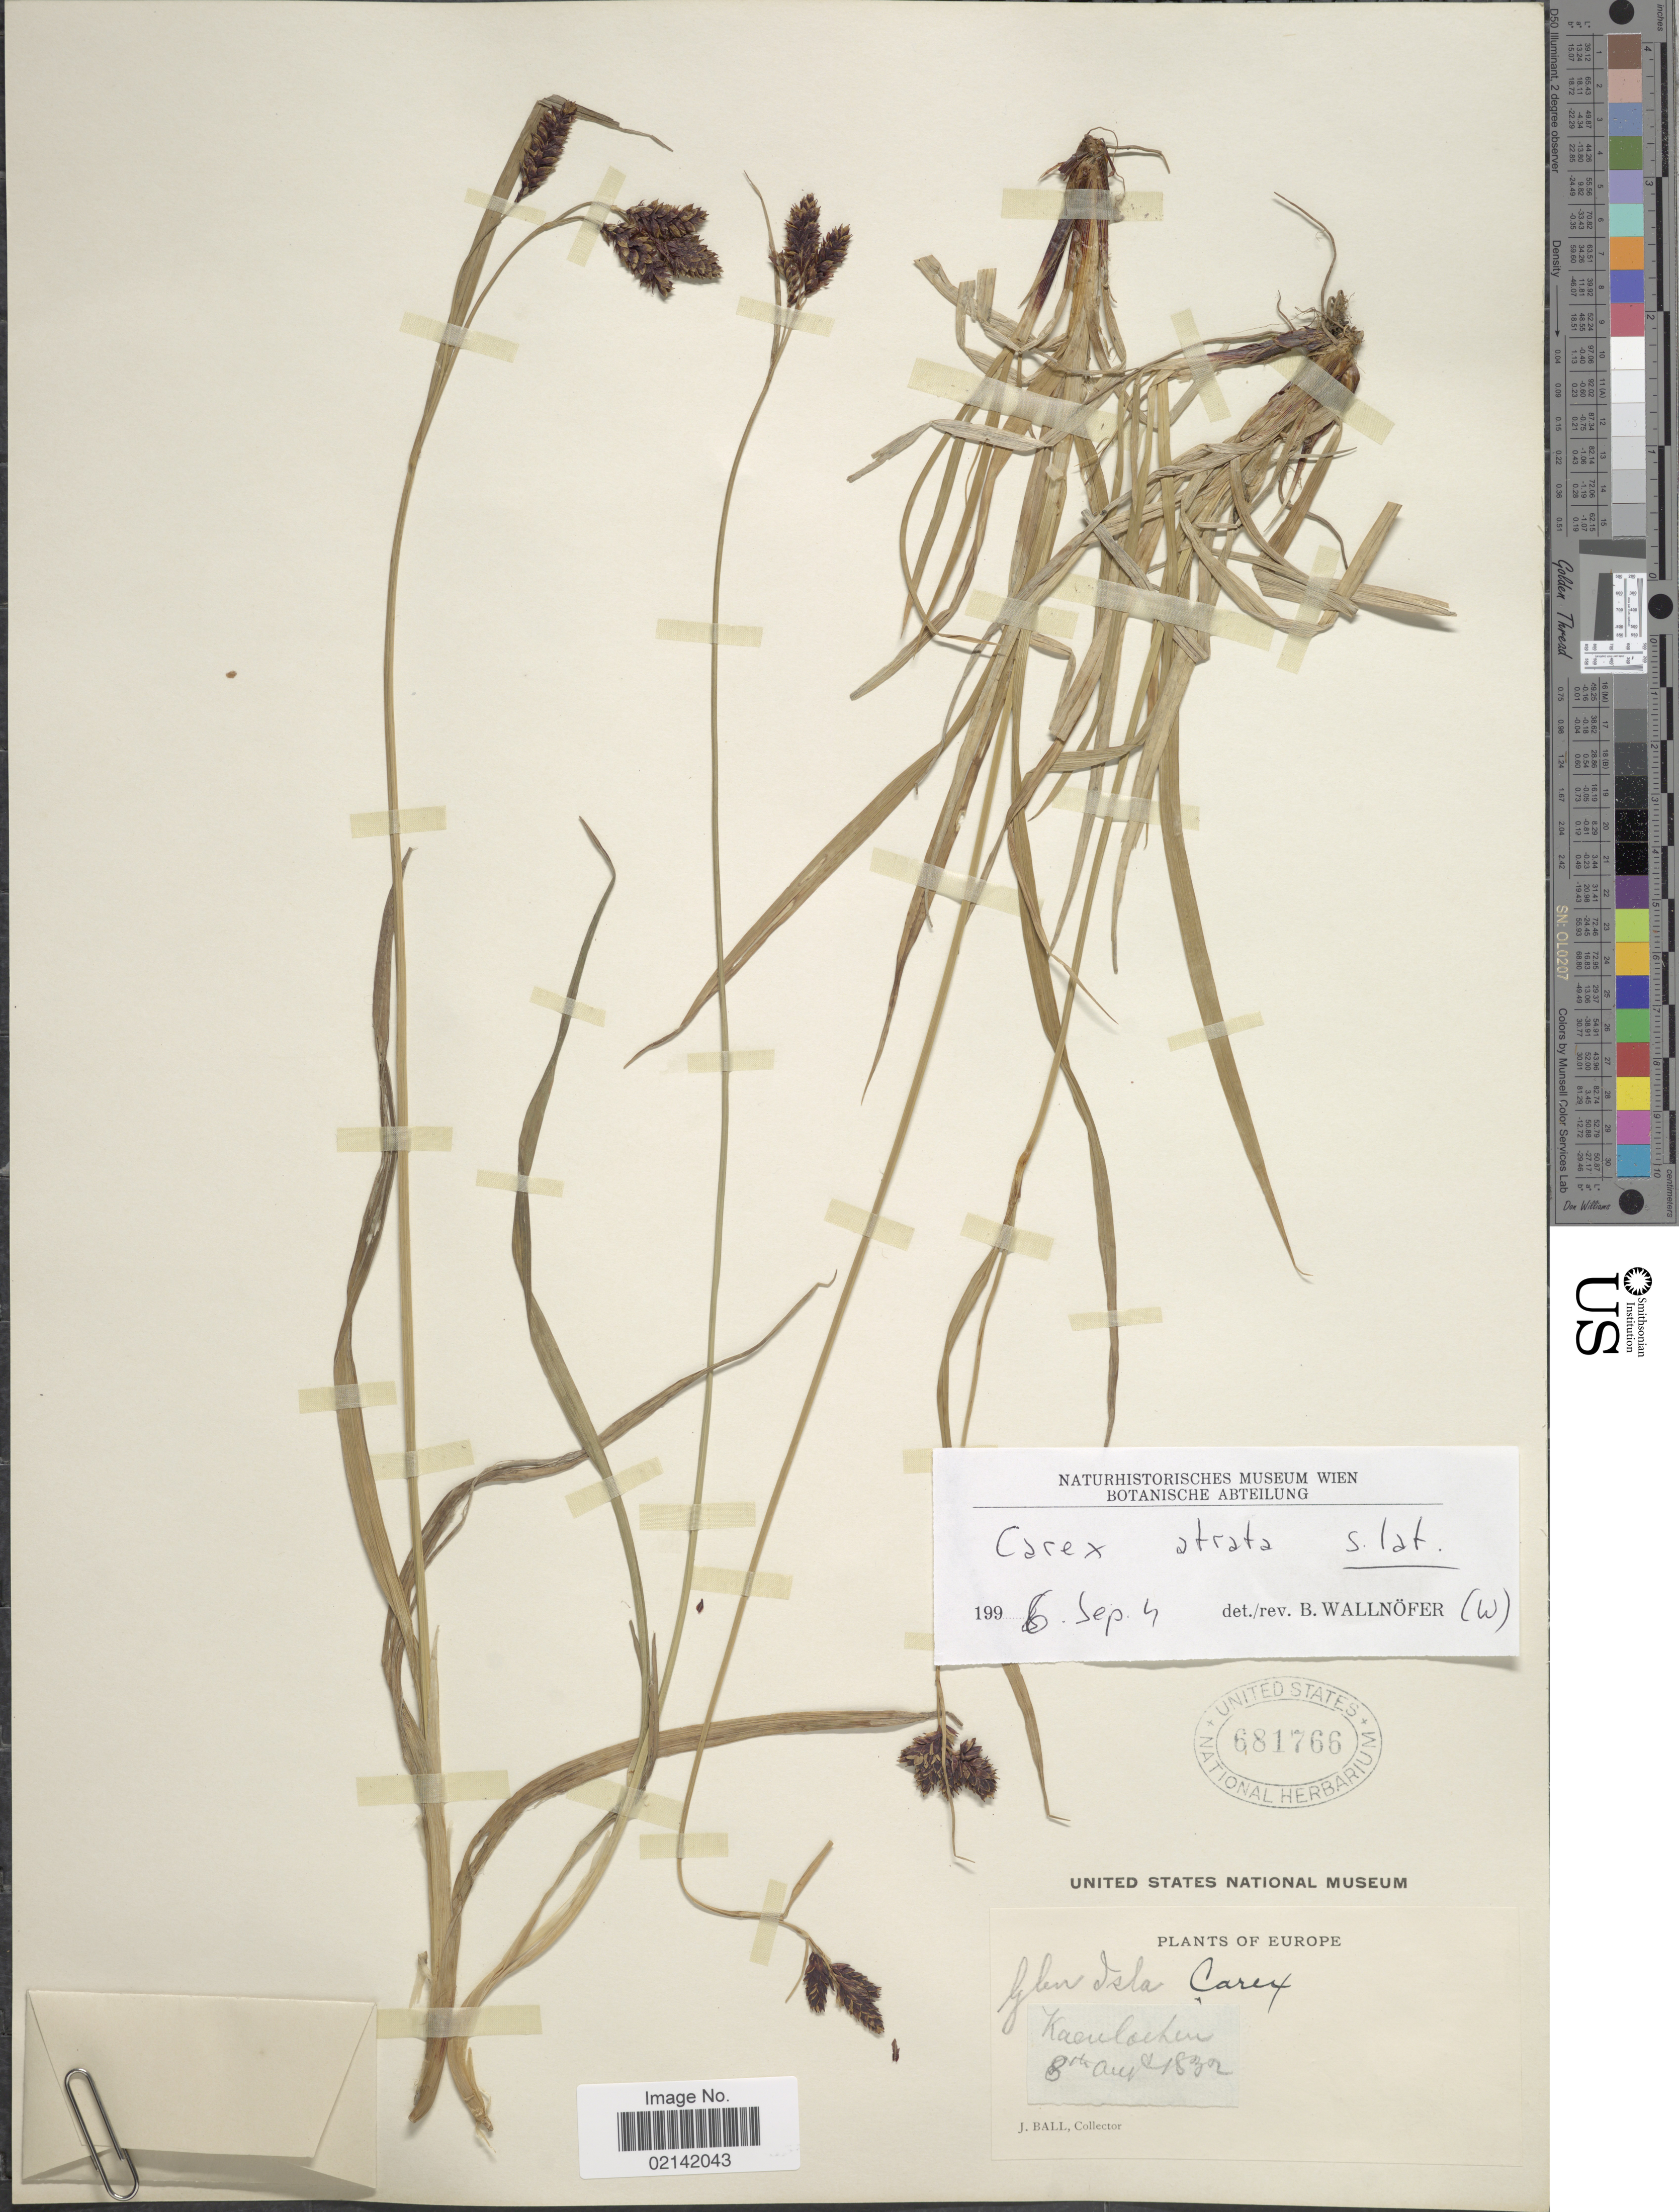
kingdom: Plantae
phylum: Tracheophyta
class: Liliopsida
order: Poales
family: Cyperaceae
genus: Carex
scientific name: Carex atrata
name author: L.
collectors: J. Ball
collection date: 1832-08-08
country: United Kingdom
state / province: Scotland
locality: Europe, Kaenlochen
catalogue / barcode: US 681766